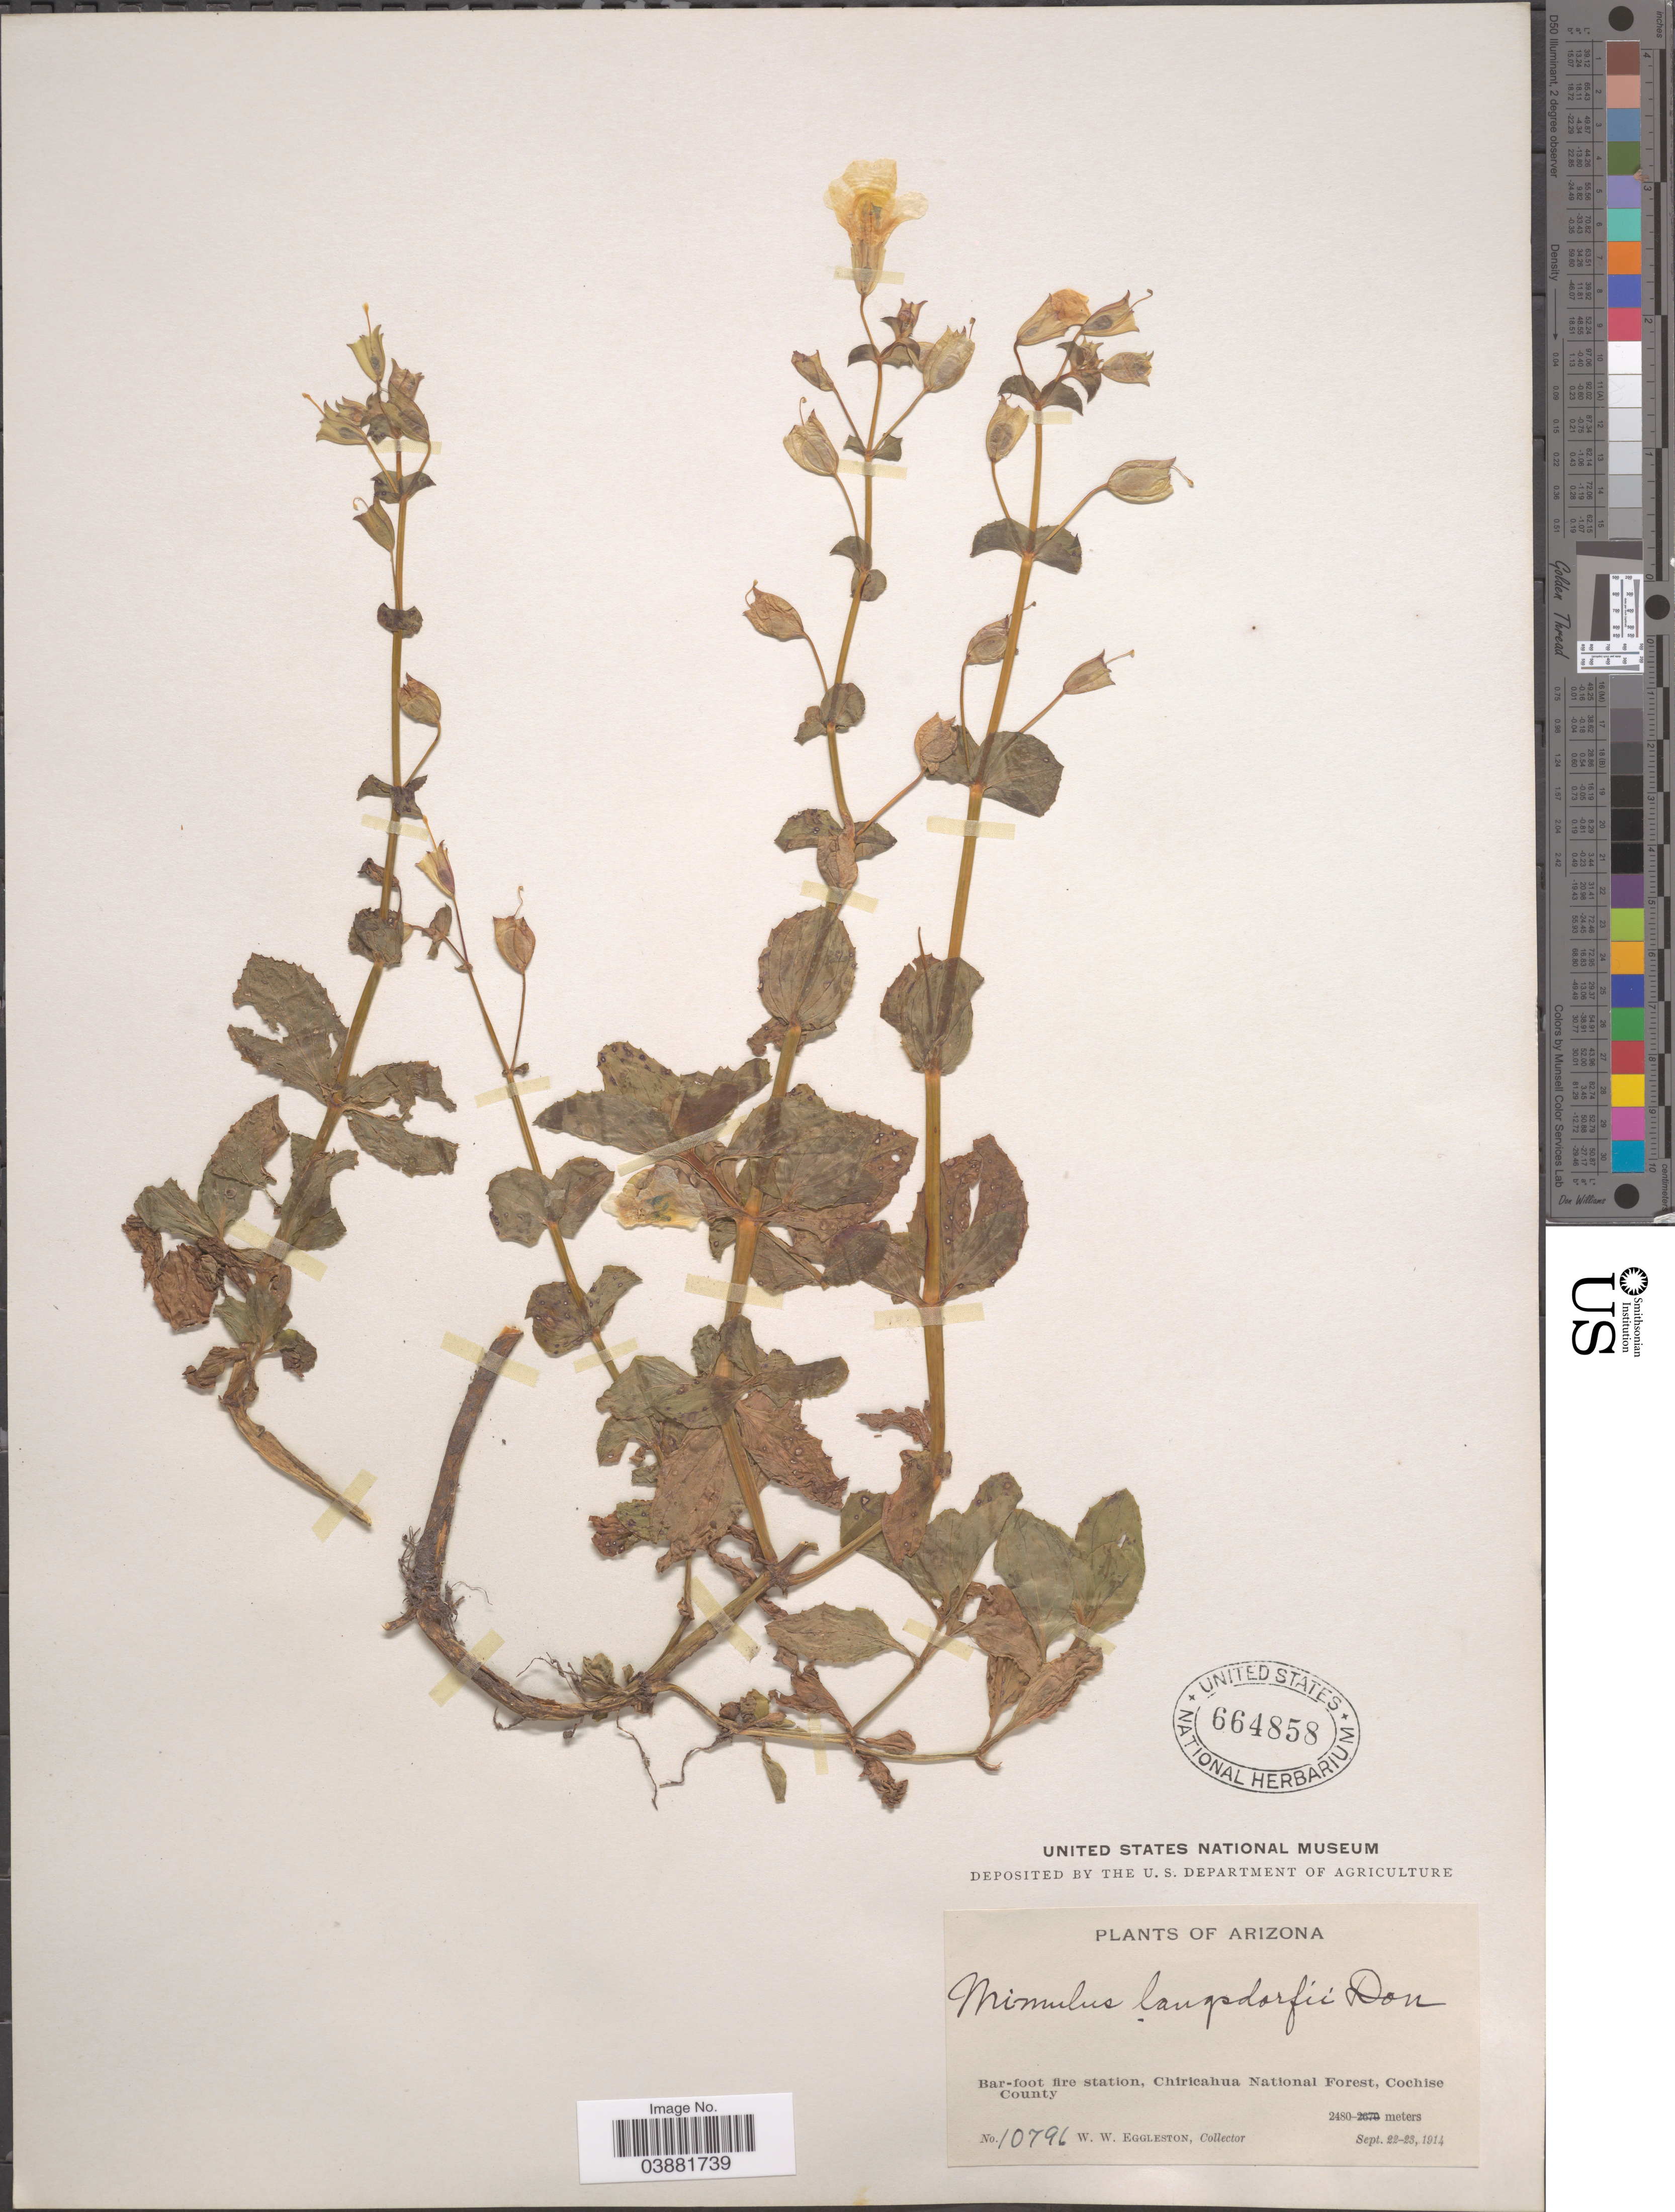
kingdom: Plantae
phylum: Tracheophyta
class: Magnoliopsida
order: Lamiales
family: Phrymaceae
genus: Mimulus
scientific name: Mimulus guttatus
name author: DC.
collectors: W. W. Eggleston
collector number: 10796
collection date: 1914-09-22/1914-09-23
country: United States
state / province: Arizona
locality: Bar-foot fire station, Chiricahua National Forest, Cochise County.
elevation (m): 2480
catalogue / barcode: US 664858